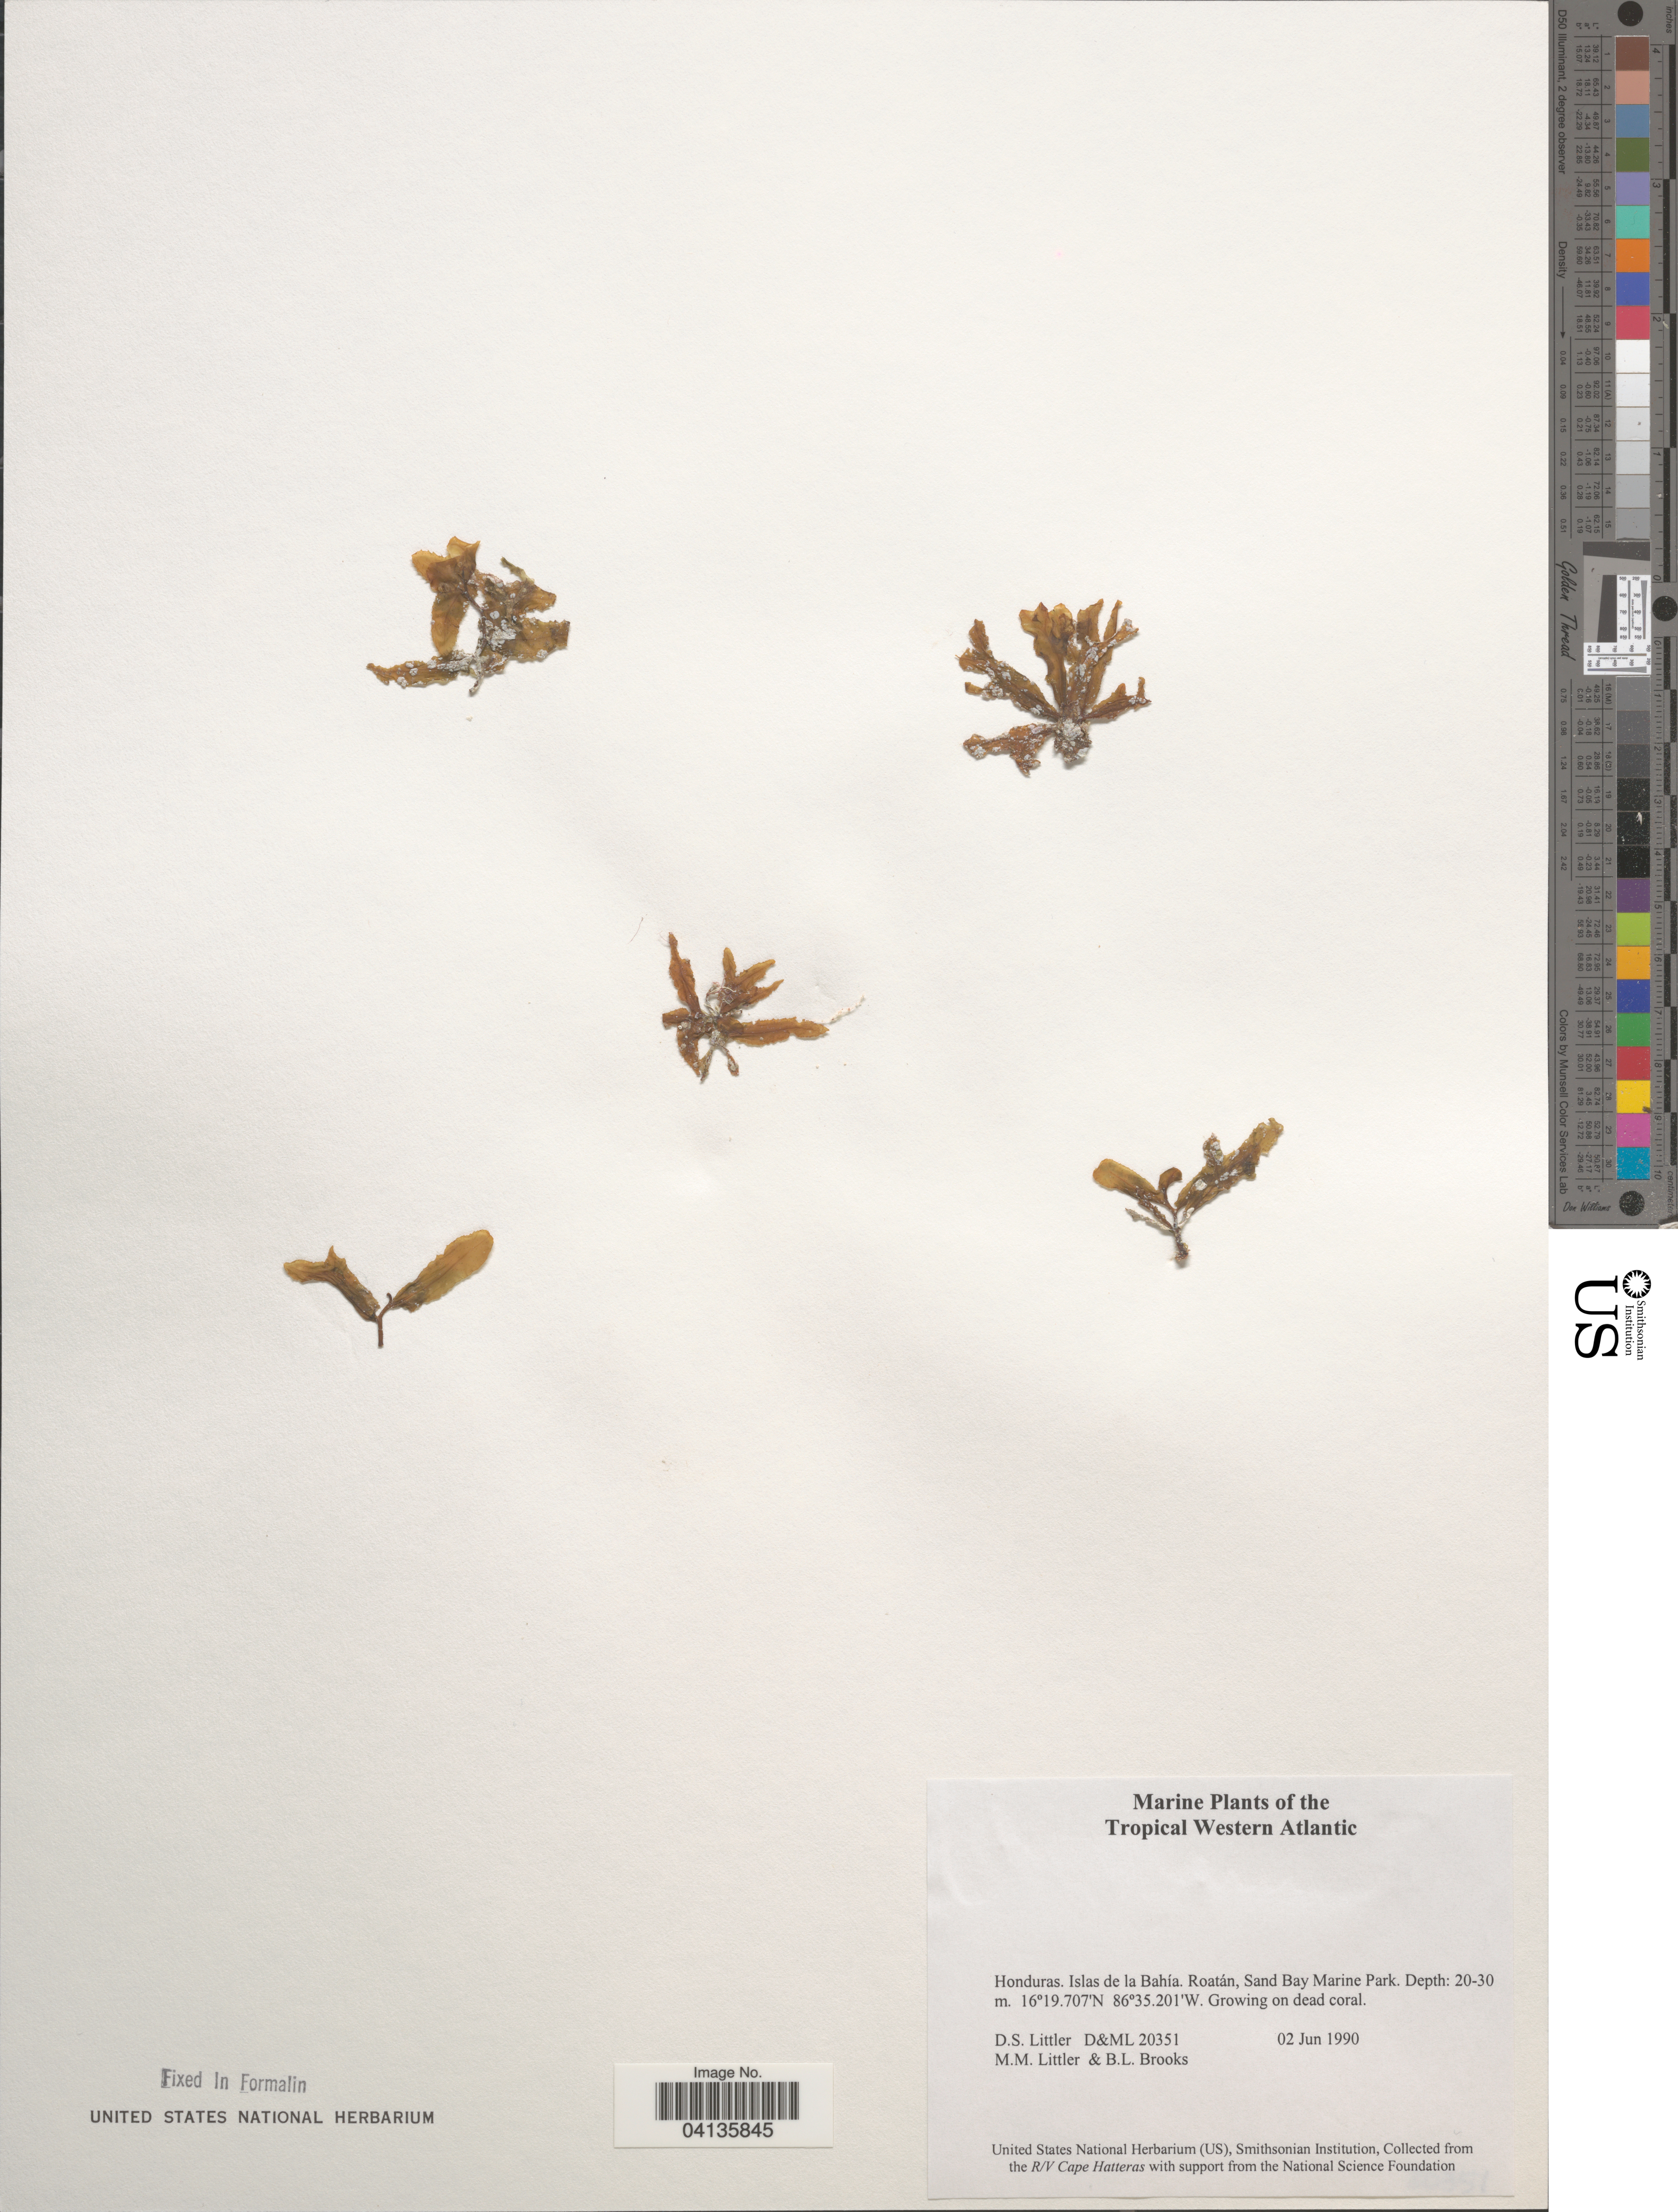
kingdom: Plantae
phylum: Rhodophyta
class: Florideophyceae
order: Corallinales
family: Corallinaceae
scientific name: Crustose Coralline Algae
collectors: D. S. Littler & B. Brooks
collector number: D&ML 20351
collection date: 1990-06-02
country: Honduras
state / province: Islas de la Bahía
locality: The Tropical Western Atlantic. Roatán, Sand Bay Marine Park.